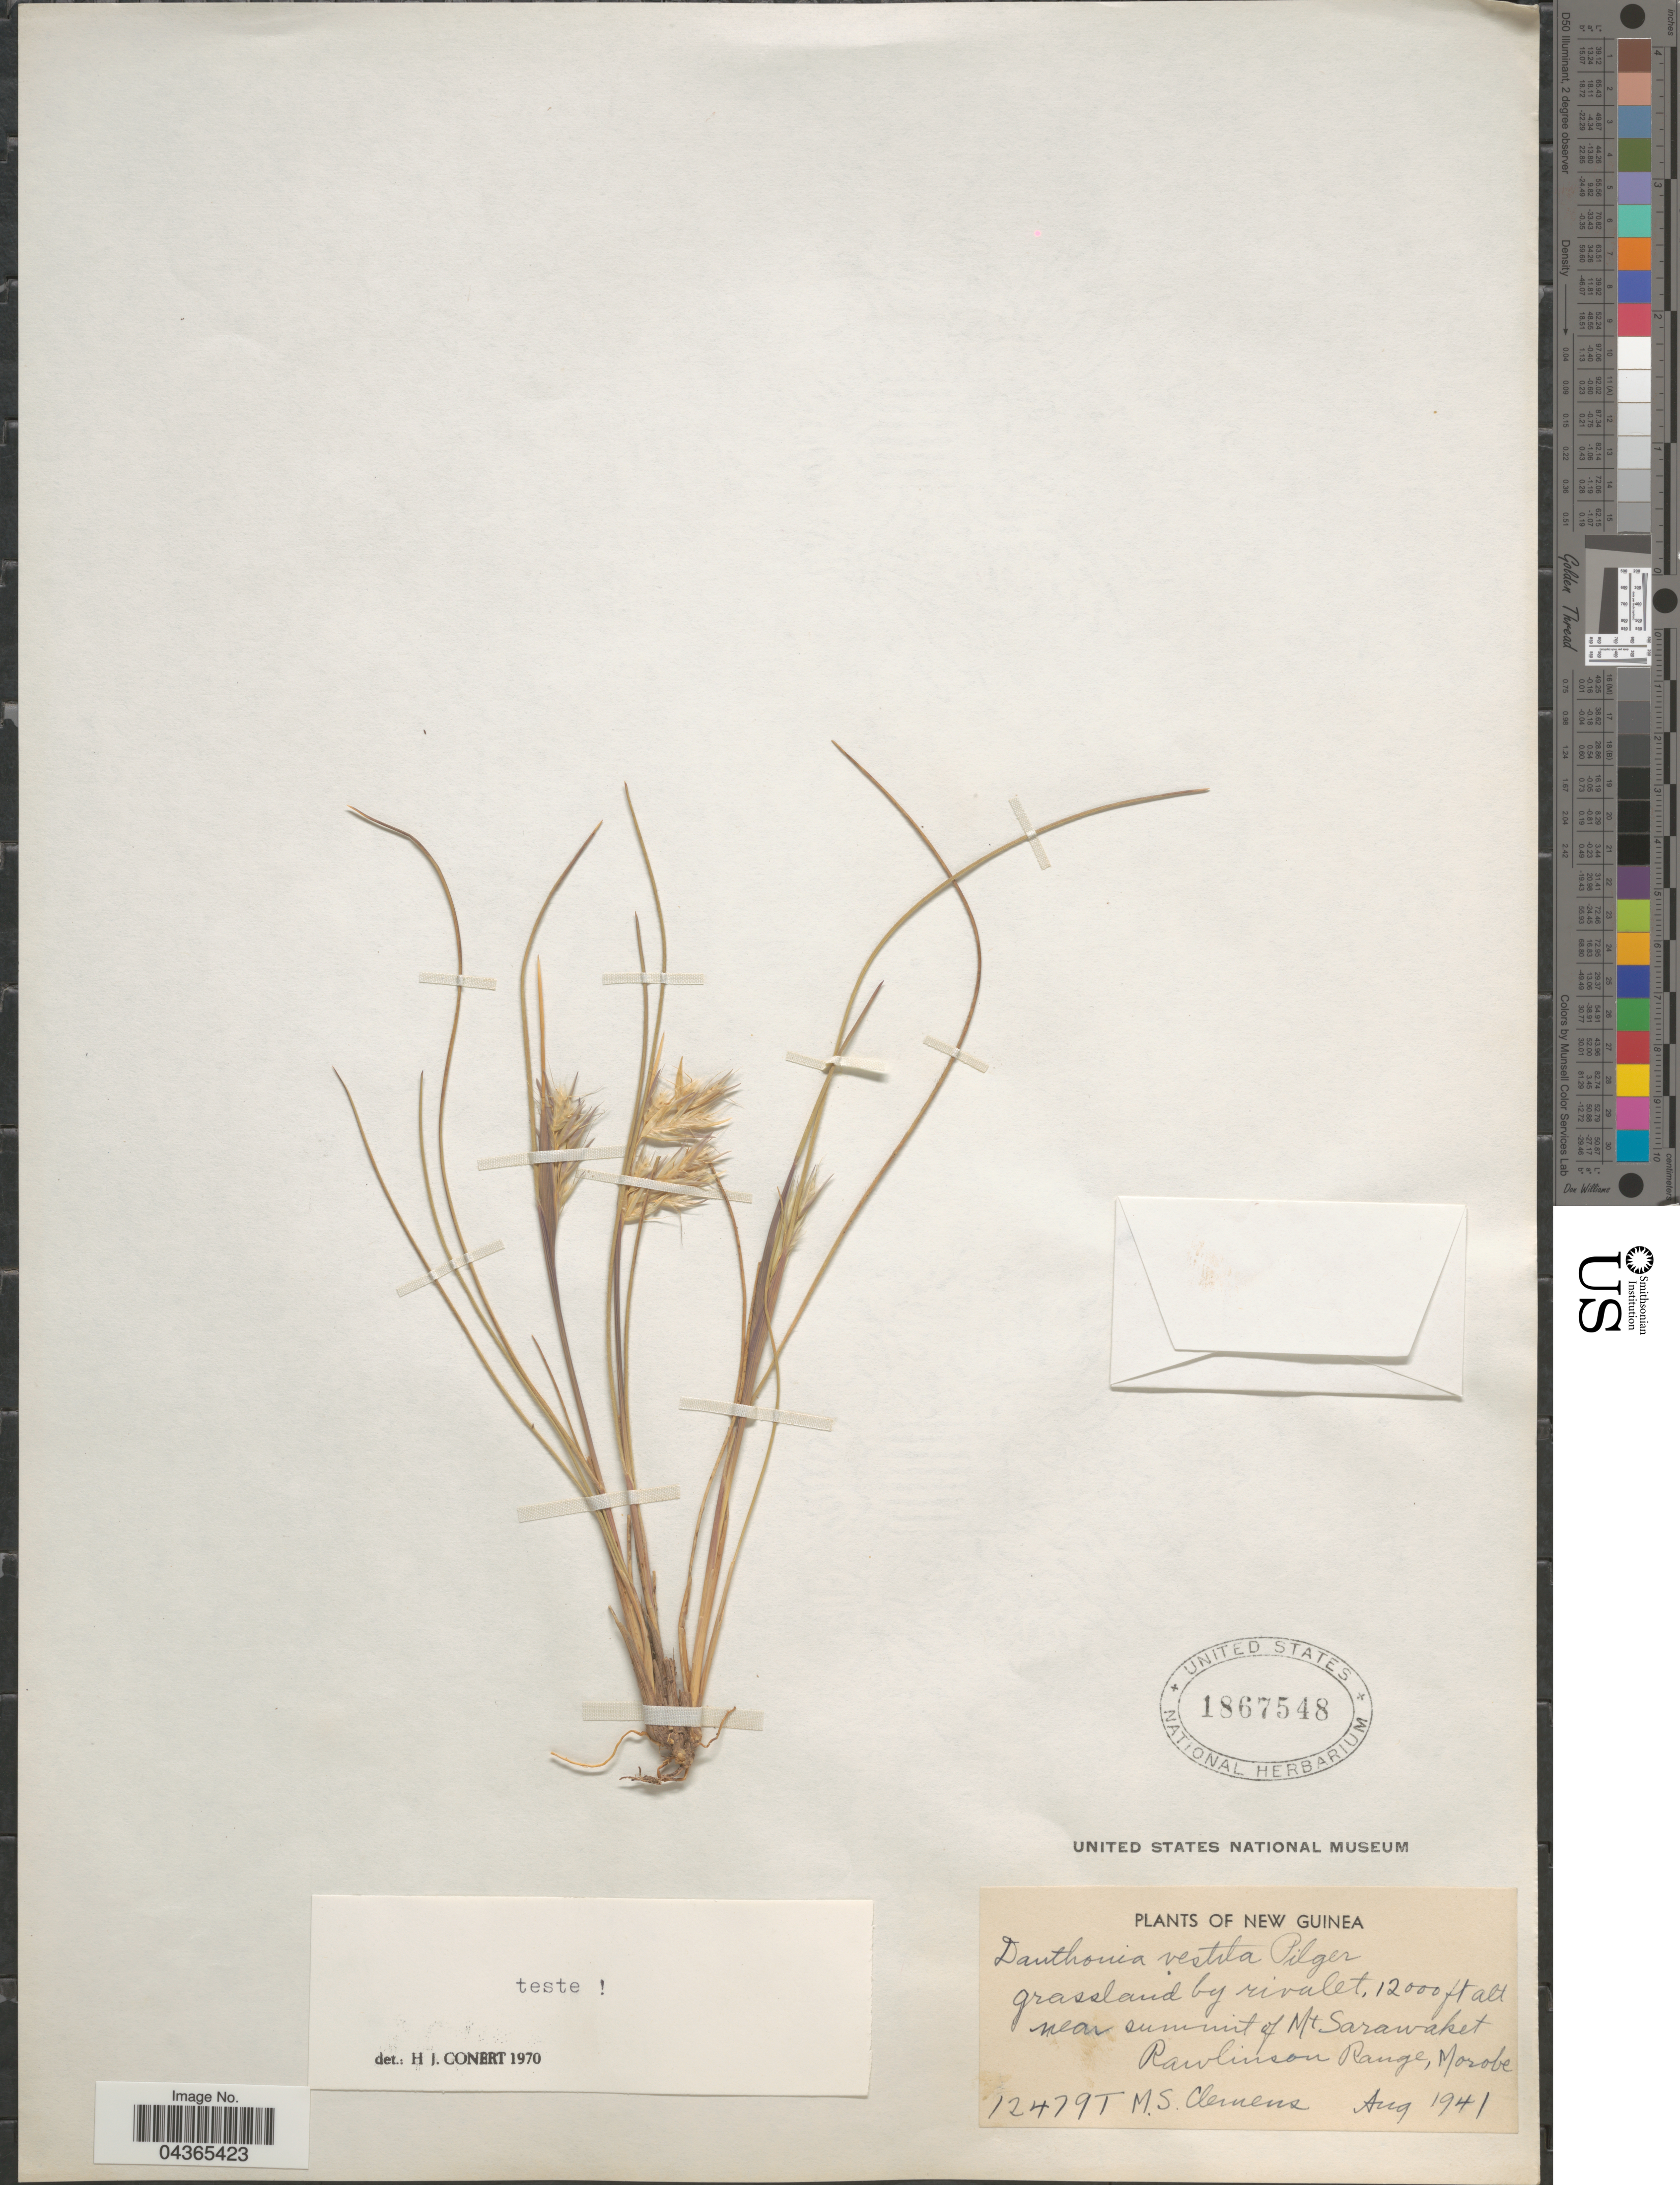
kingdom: Plantae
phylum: Tracheophyta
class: Liliopsida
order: Poales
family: Poaceae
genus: Rytidosperma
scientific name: Rytidosperma vestitum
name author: (Pilg.) Connor & Edgar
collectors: M. S. Clemens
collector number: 12479T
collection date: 1941-08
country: Papua New Guinea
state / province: Morobe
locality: New Guinea. Grassland by rivulet, near summit of Mt Sarawaket Rawlinson Range, Morobe.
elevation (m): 3658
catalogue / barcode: US 1867548